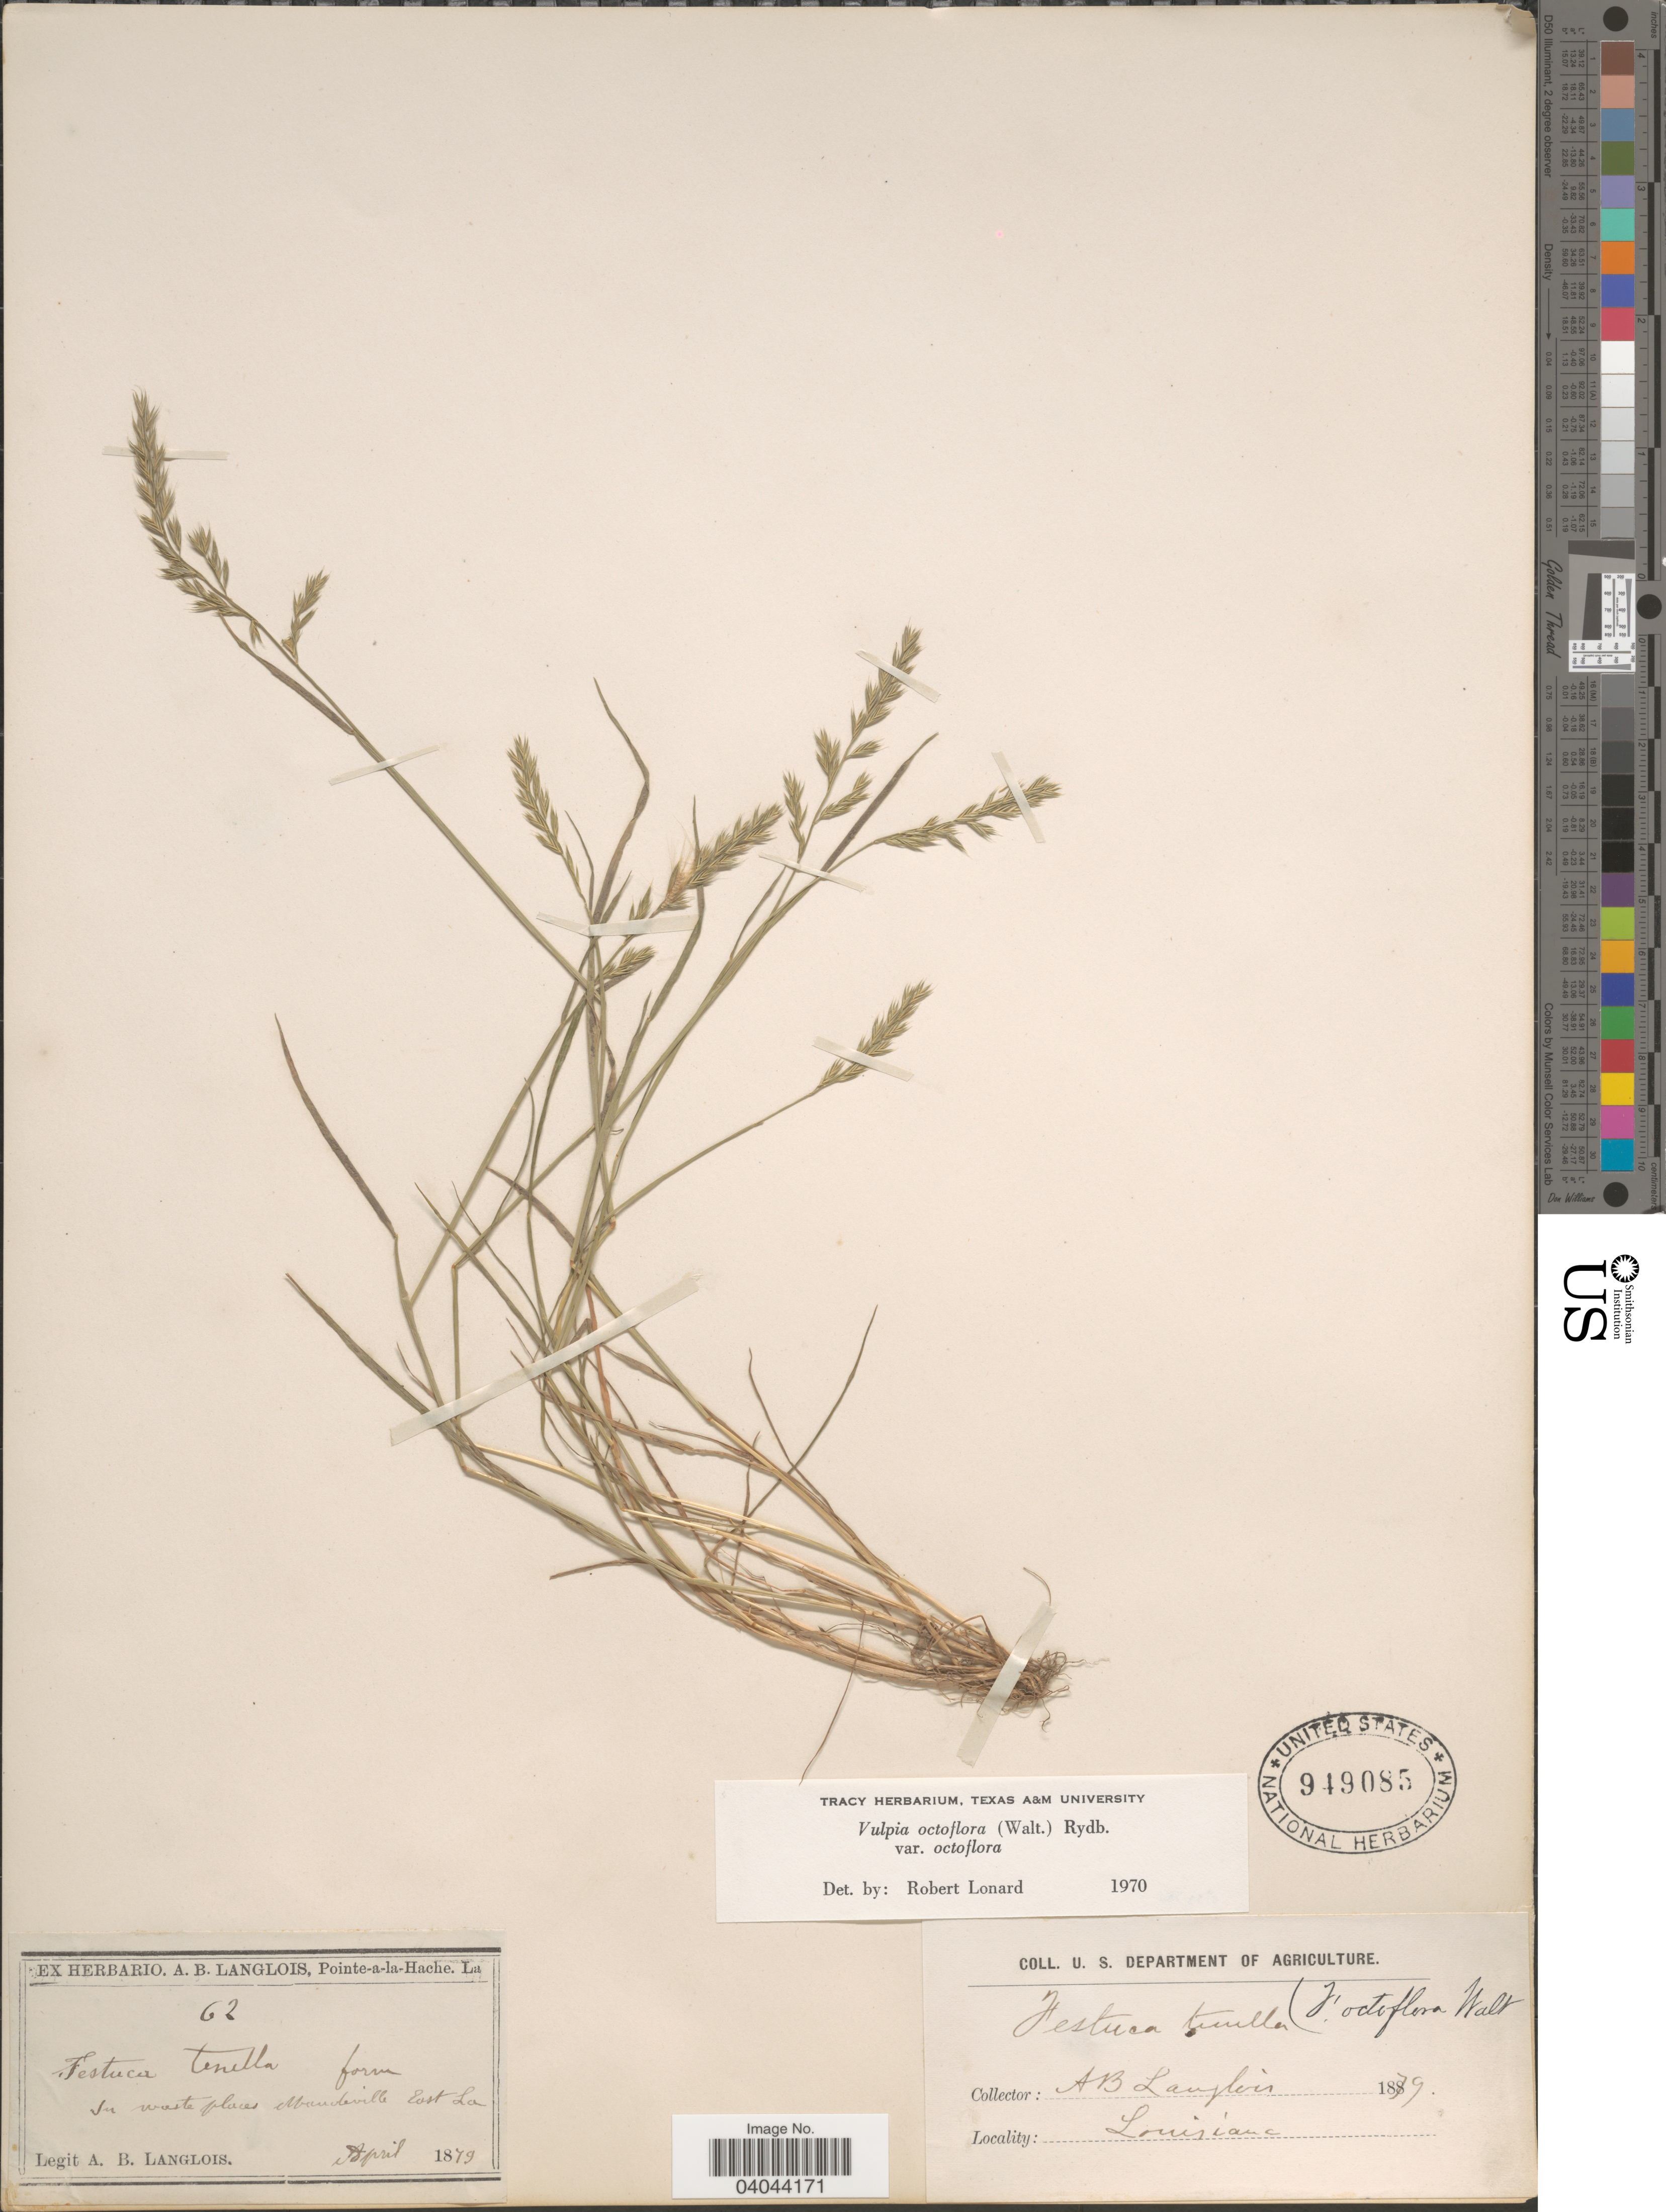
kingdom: Plantae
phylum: Tracheophyta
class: Liliopsida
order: Poales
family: Poaceae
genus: Festuca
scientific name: Festuca octoflora var. octoflora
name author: Walter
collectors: A. Langlois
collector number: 62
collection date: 1879-04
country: United States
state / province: Louisiana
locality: Mandeville. East La.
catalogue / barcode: US 949085